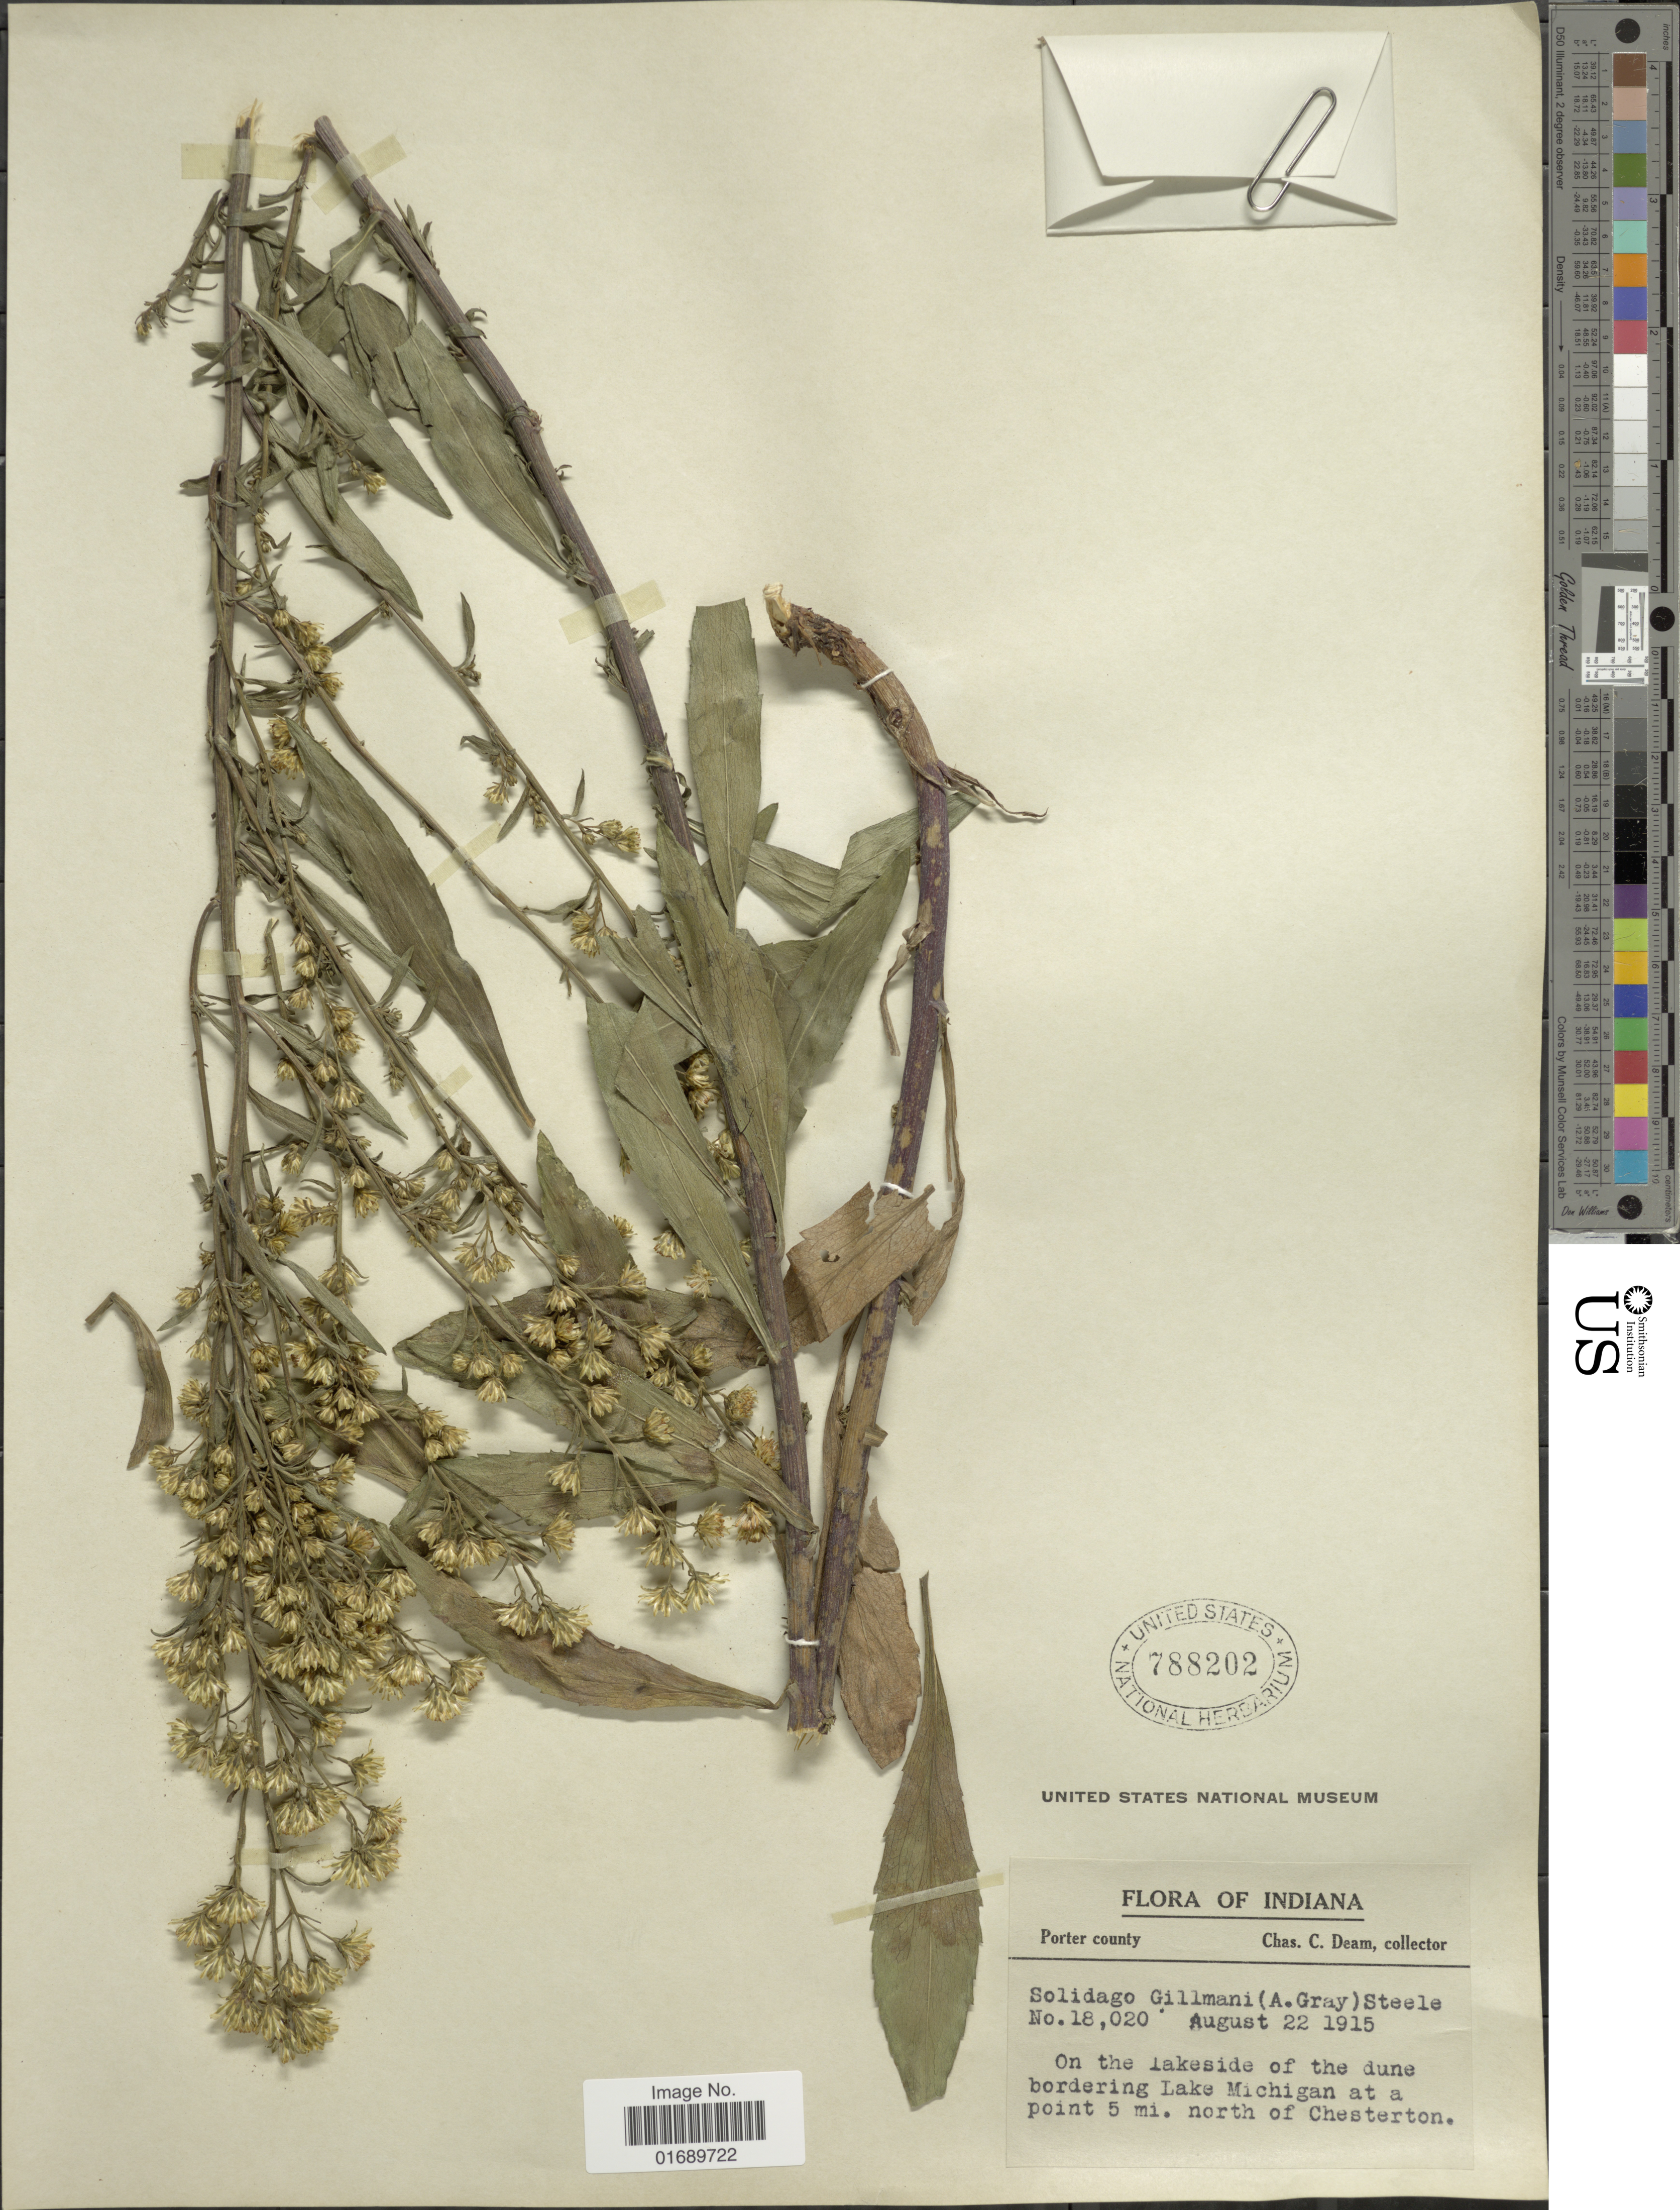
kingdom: Plantae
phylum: Tracheophyta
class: Magnoliopsida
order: Asterales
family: Asteraceae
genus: Solidago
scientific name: Solidago racemosa var. gillmanii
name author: (A. Gray) Fernald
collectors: C. C. Deam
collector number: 18020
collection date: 1915-08-22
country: United States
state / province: Indiana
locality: On the lakeside of the dune bordering Lake Michigan at a point 5 mi. north of Chesterton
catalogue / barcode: US 788202